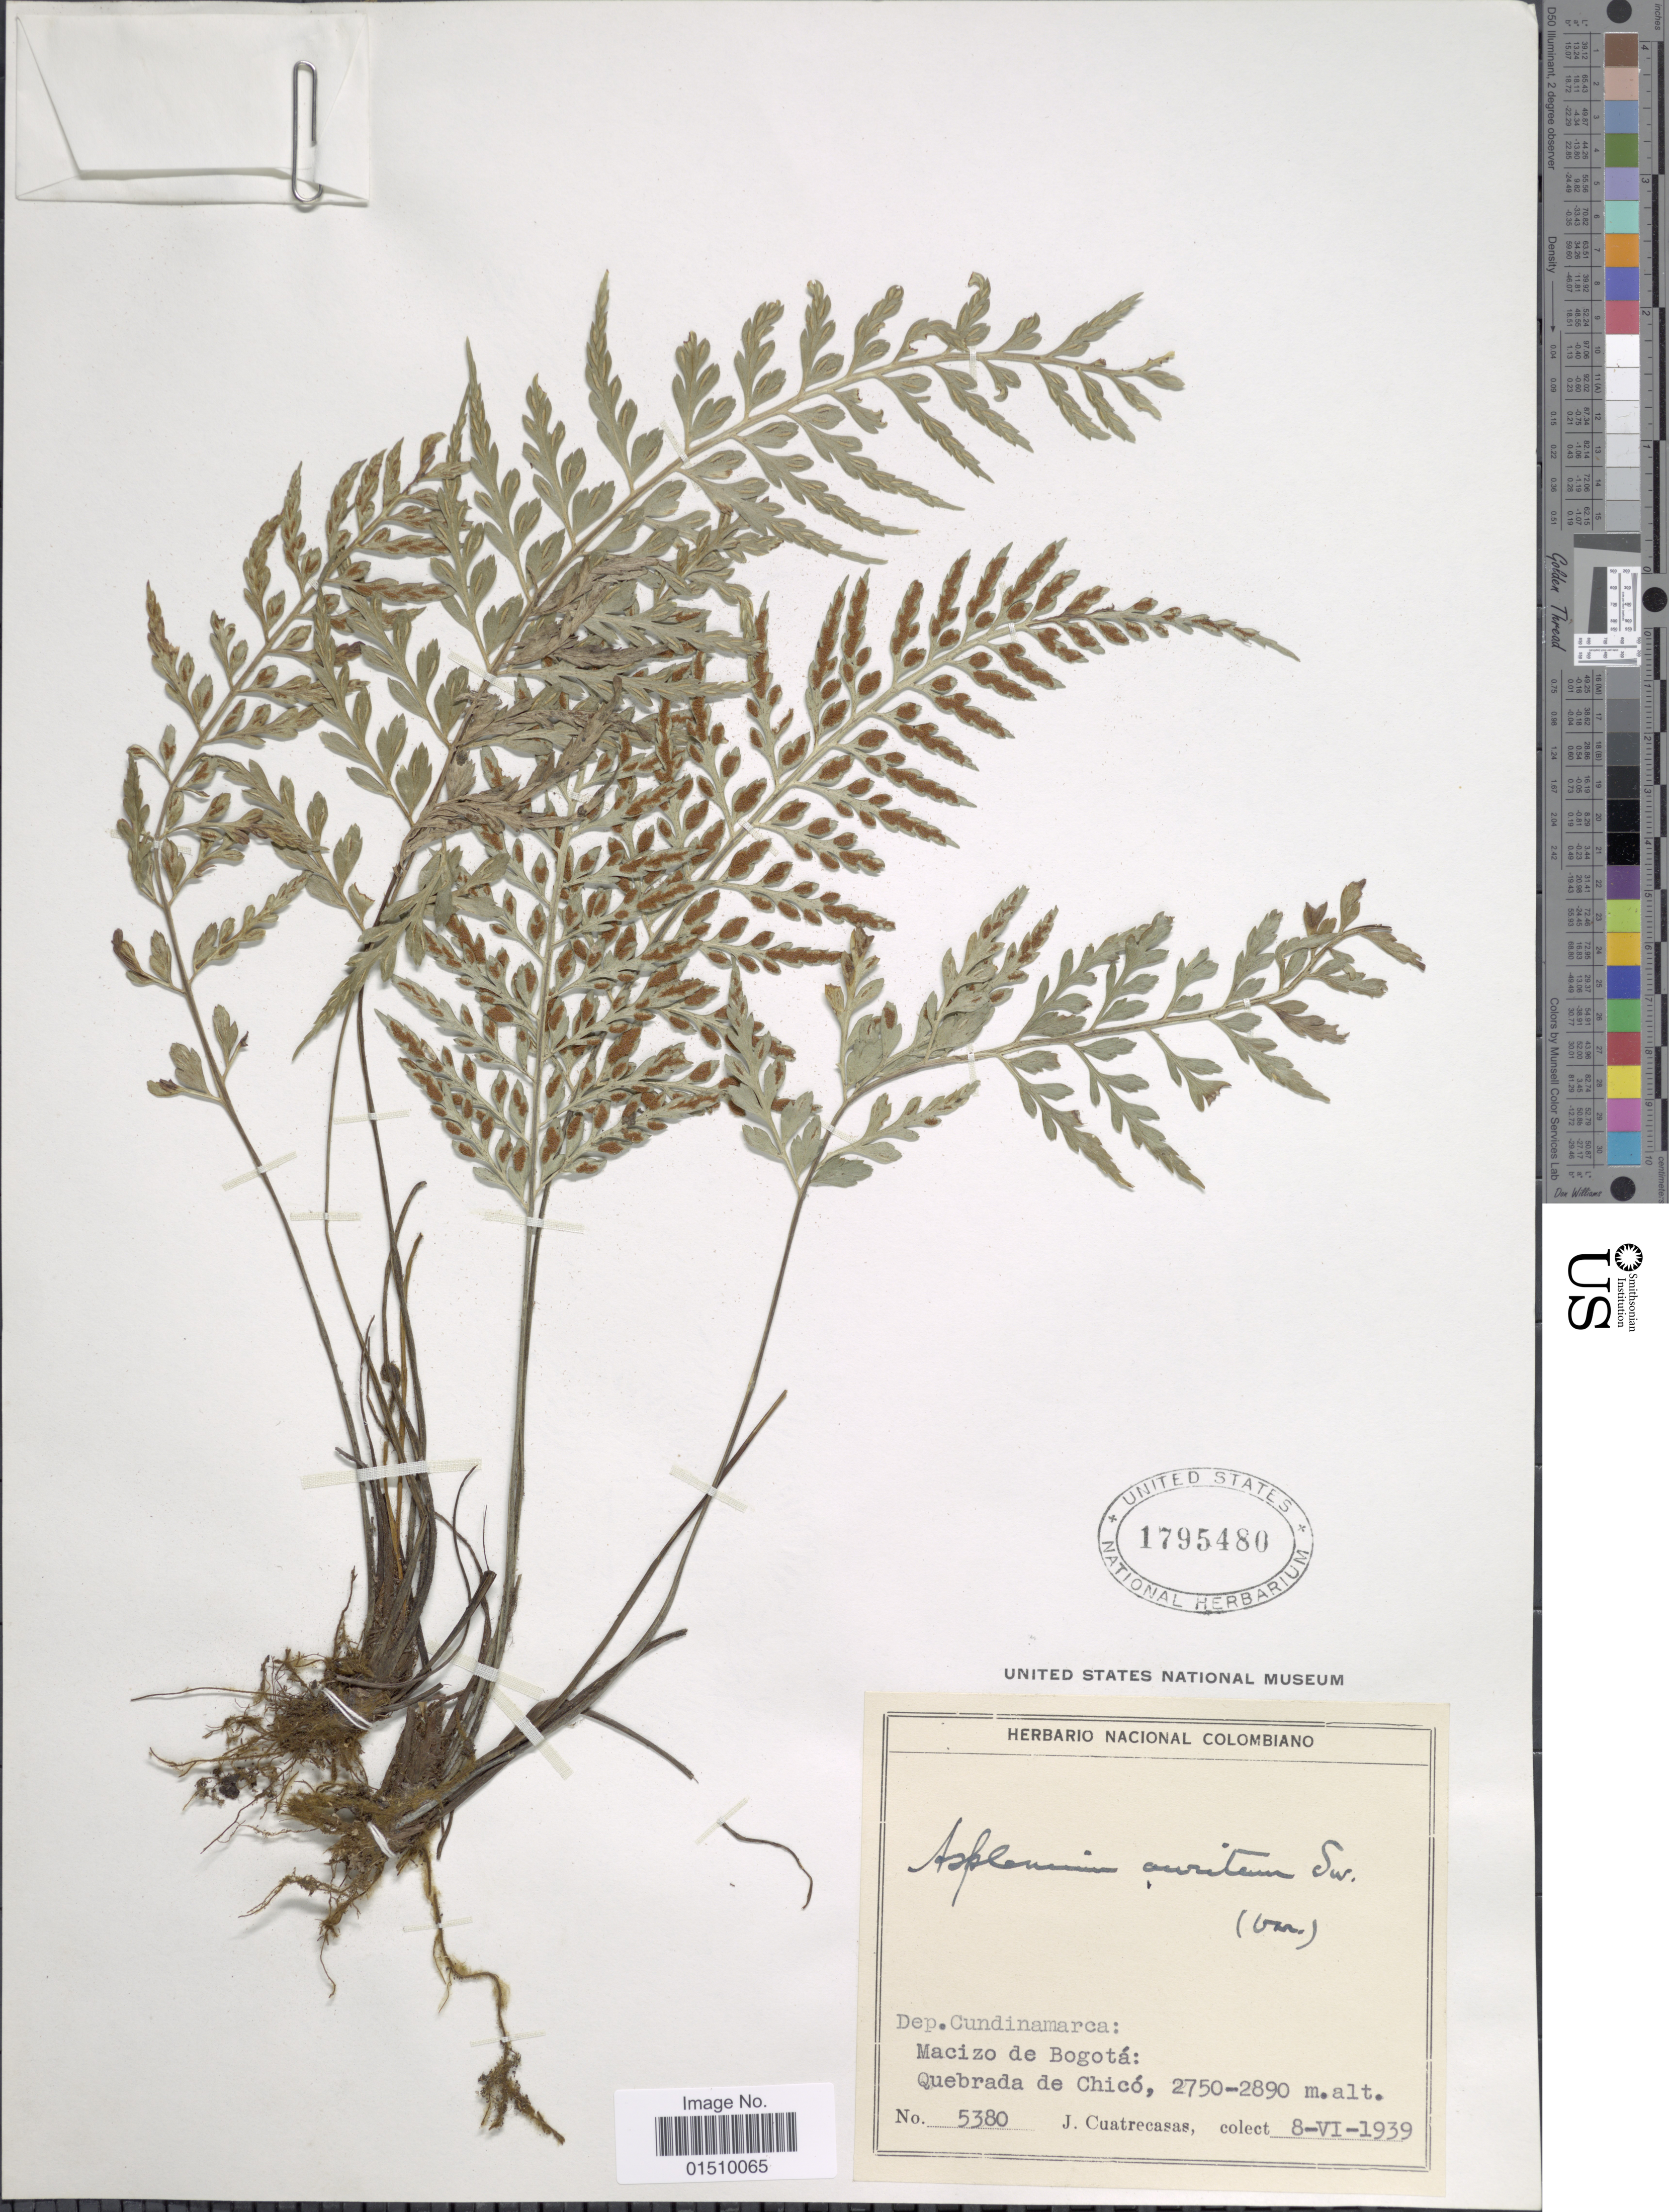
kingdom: Plantae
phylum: Tracheophyta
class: Polypodiopsida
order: Polypodiales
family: Aspleniaceae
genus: Asplenium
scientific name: Asplenium auritum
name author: Sw.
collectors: J. Cuatrecasas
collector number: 5380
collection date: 1939-06-08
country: Colombia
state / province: Cundinamarca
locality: Colombiano, Dep. Cundinamarca, Macizo de Bogota, Quebrada de Chico.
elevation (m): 2750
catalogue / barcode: US 1795480